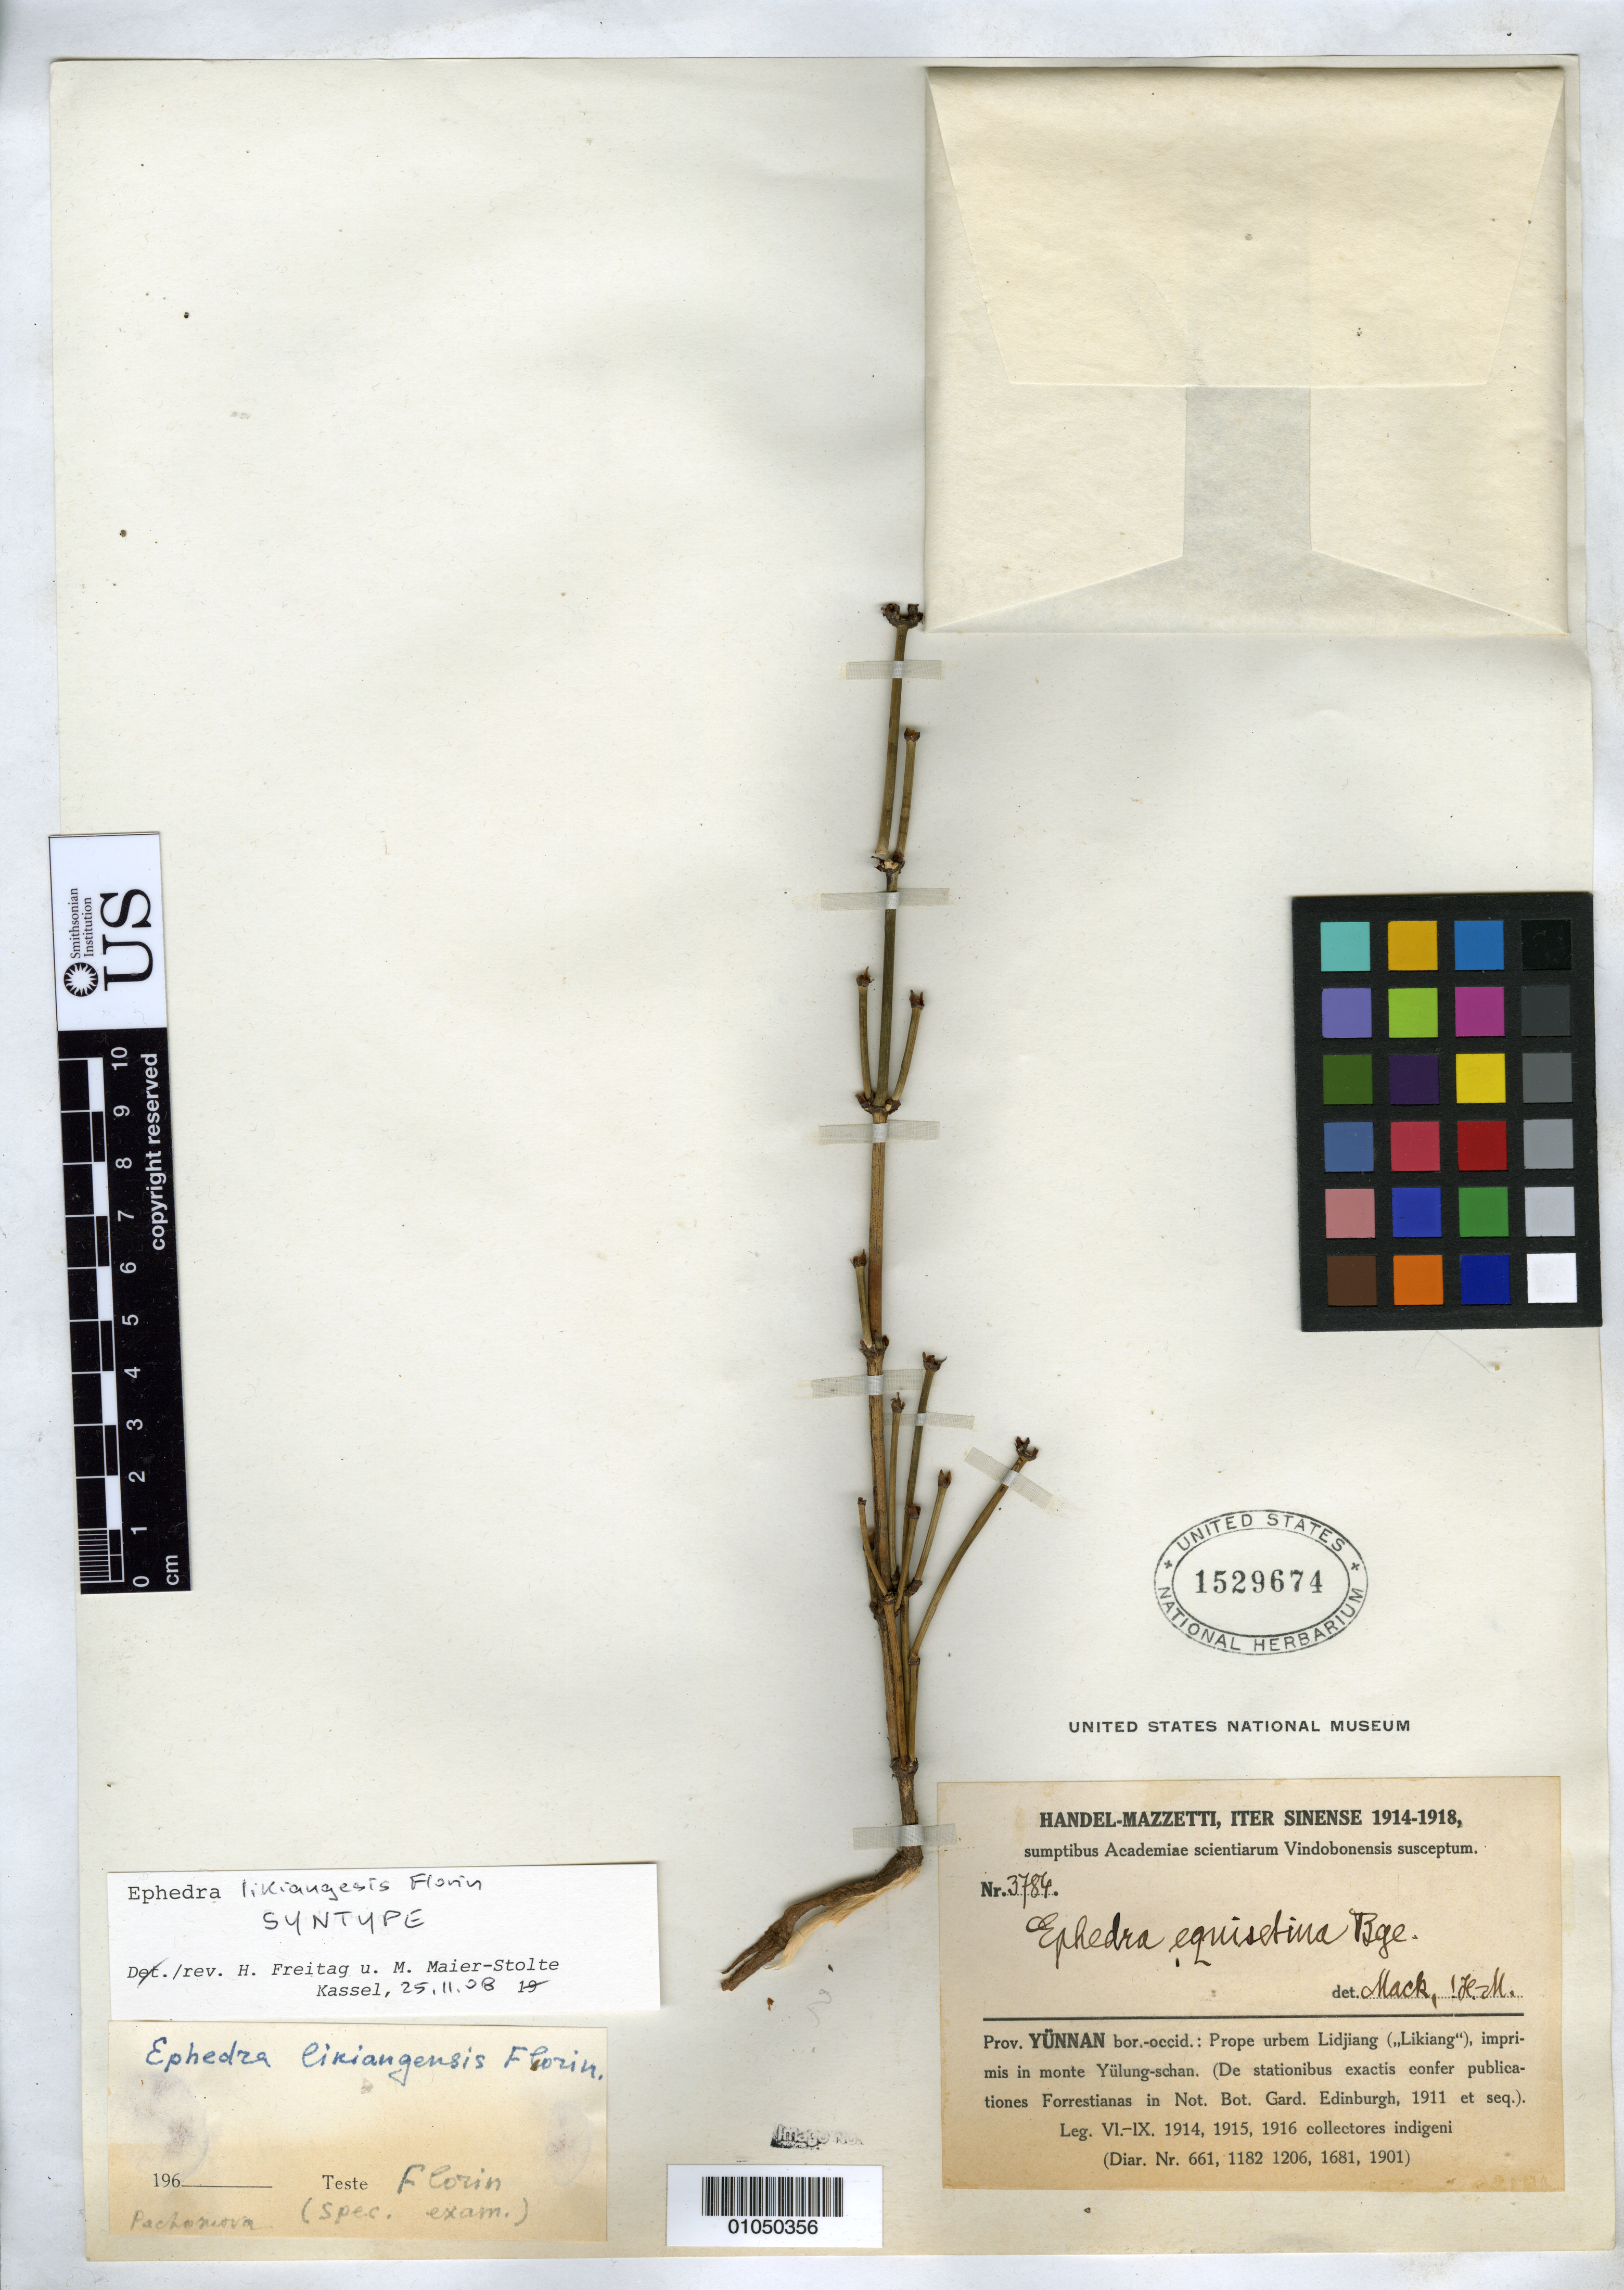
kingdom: Plantae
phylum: Tracheophyta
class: Gnetopsida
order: Ephedrales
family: Ephedraceae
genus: Ephedra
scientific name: Ephedra likiangensis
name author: Florin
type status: Syntype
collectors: H. Handel-Mazzetti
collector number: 3784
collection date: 1914/1918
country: China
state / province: Yunnan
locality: Prope urben Lidjiang ("Likiang"), imprimis in monte Yülung-schan.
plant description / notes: Type status to be verified. Annotated by H. Freitag & M. Maier-Stolte (2008) as "syntype" but another US sheet (Rock 10824, USNH 1332292) annotated by Florin as "Typus!" [=holotype?].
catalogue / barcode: US 1529674